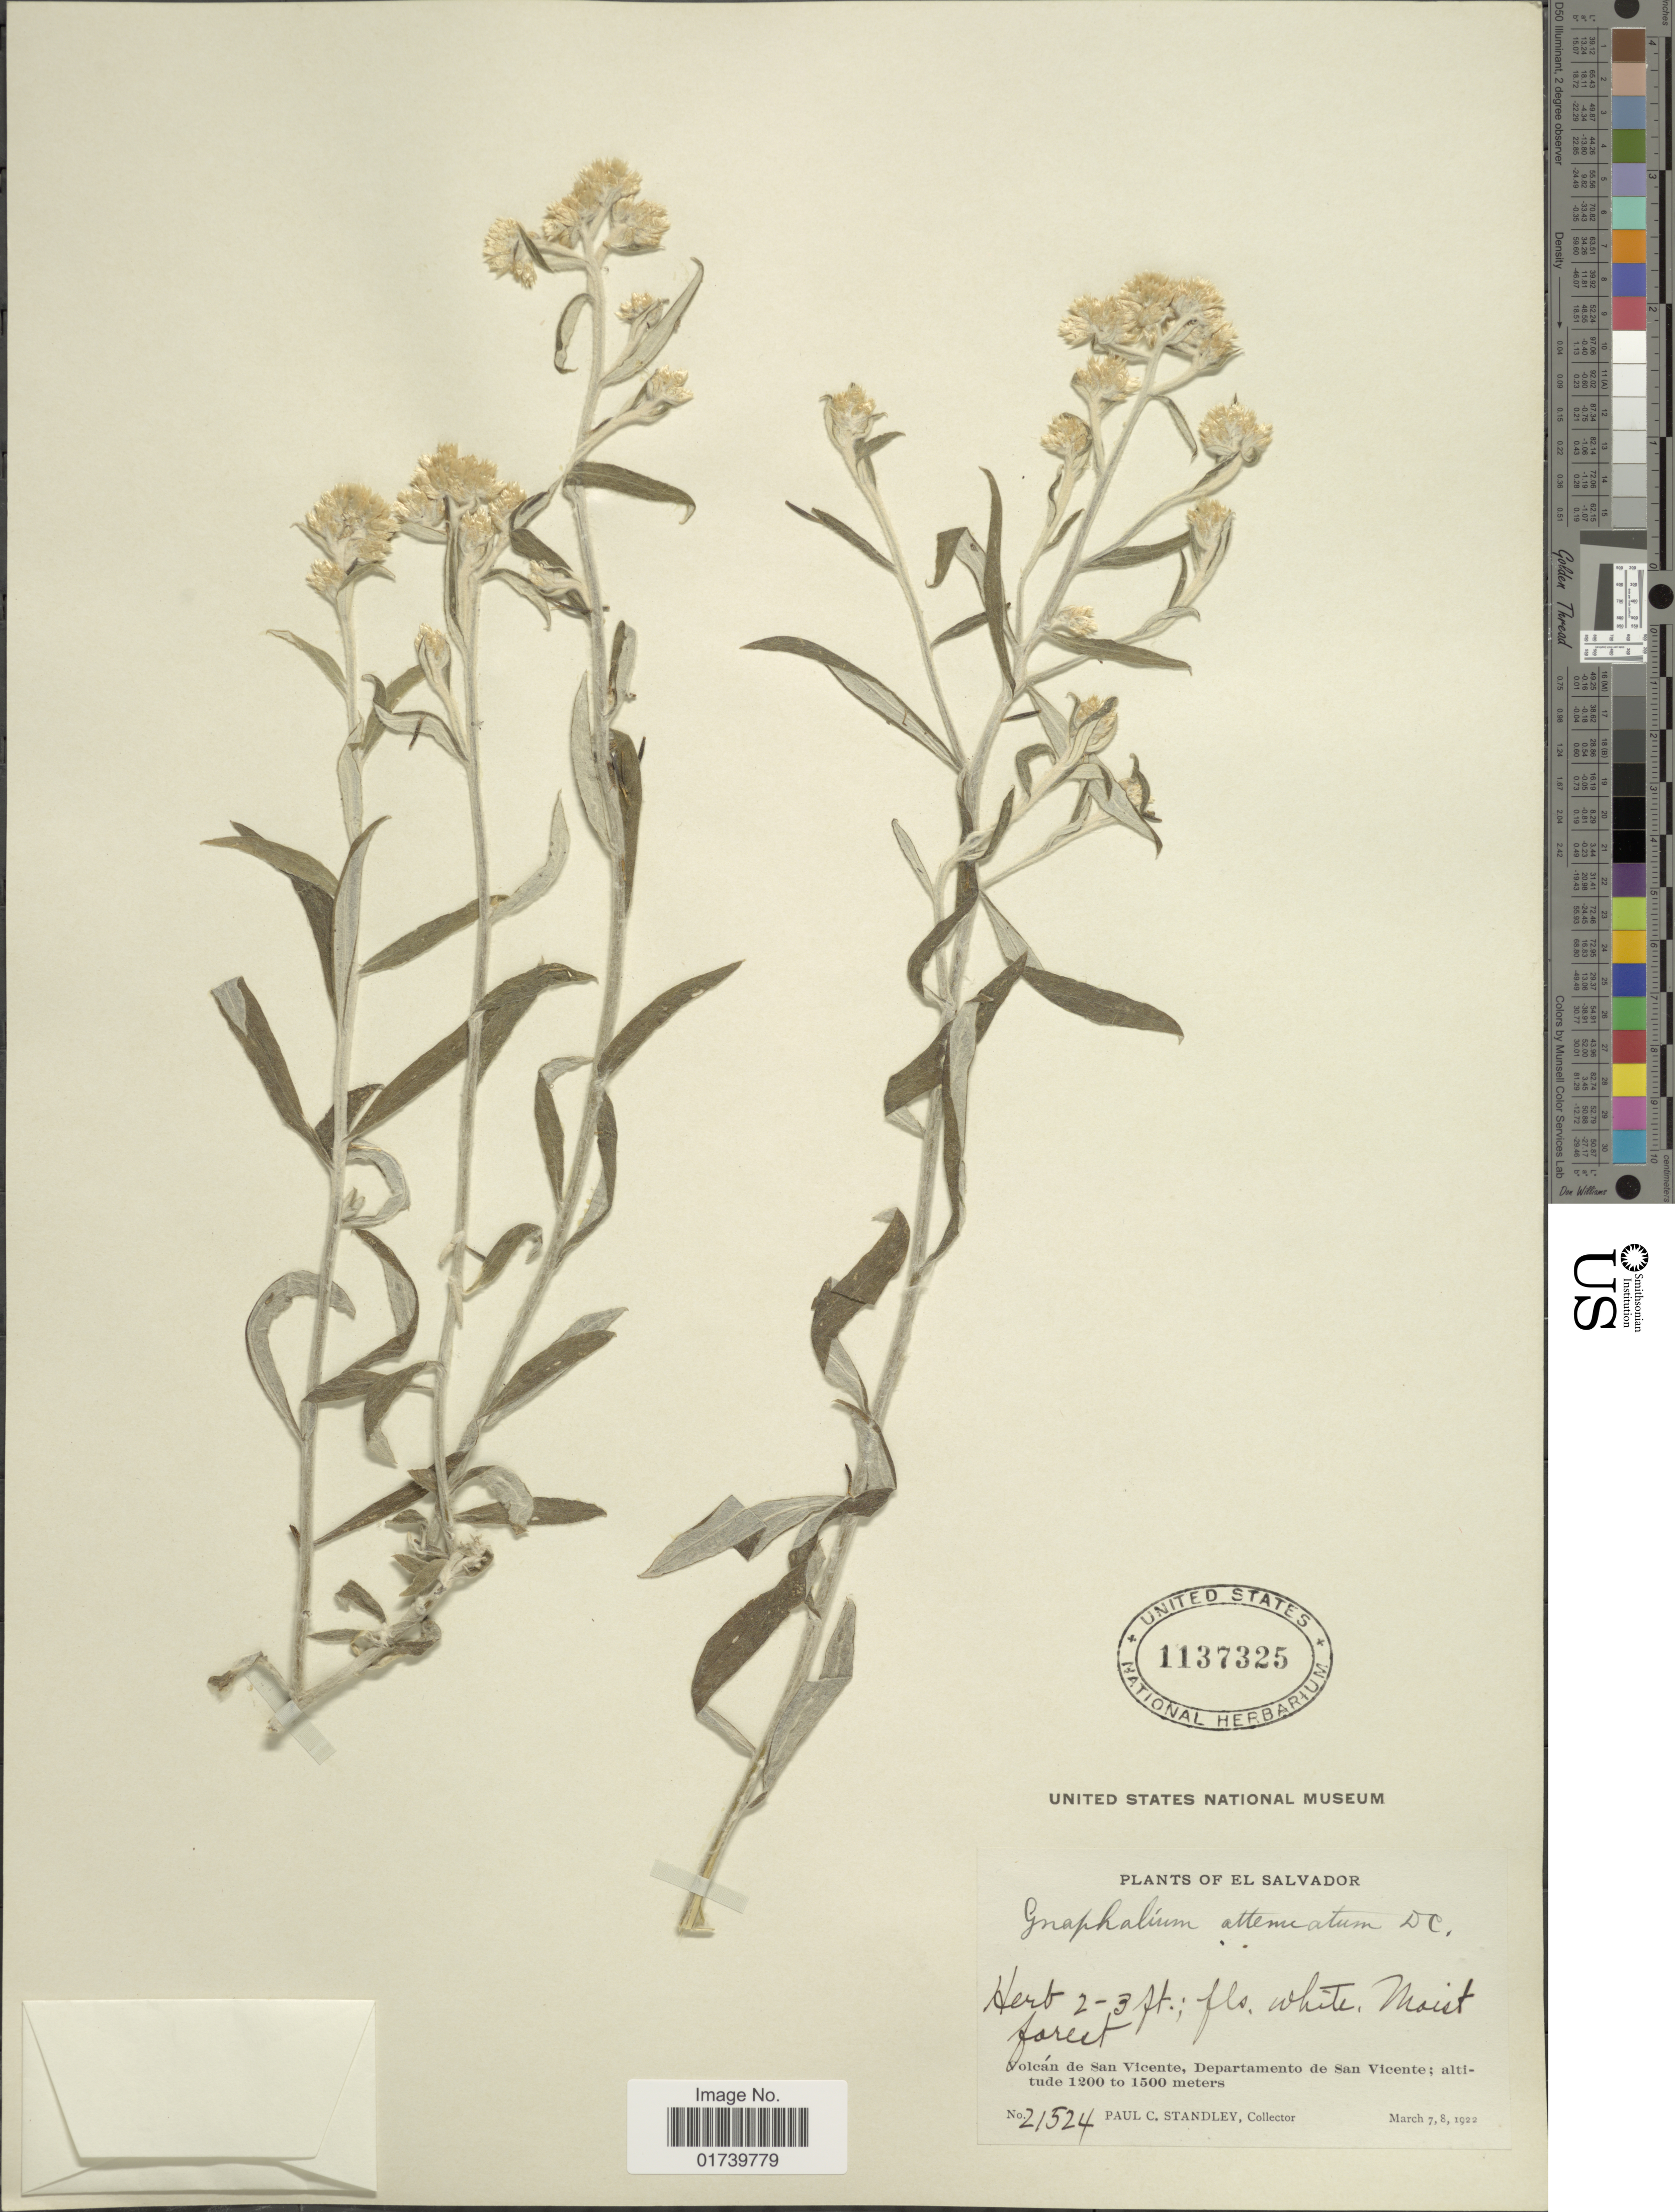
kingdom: Plantae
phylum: Tracheophyta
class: Magnoliopsida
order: Asterales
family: Asteraceae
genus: Pseudognaphalium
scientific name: Pseudognaphalium attenuatum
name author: (DC.) Anderb.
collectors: P. C. Standley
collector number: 21524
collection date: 1922-03-07/1922-03-08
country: El Salvador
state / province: San Vincente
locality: Volcan de San Vicente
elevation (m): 1200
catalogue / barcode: US 1137325